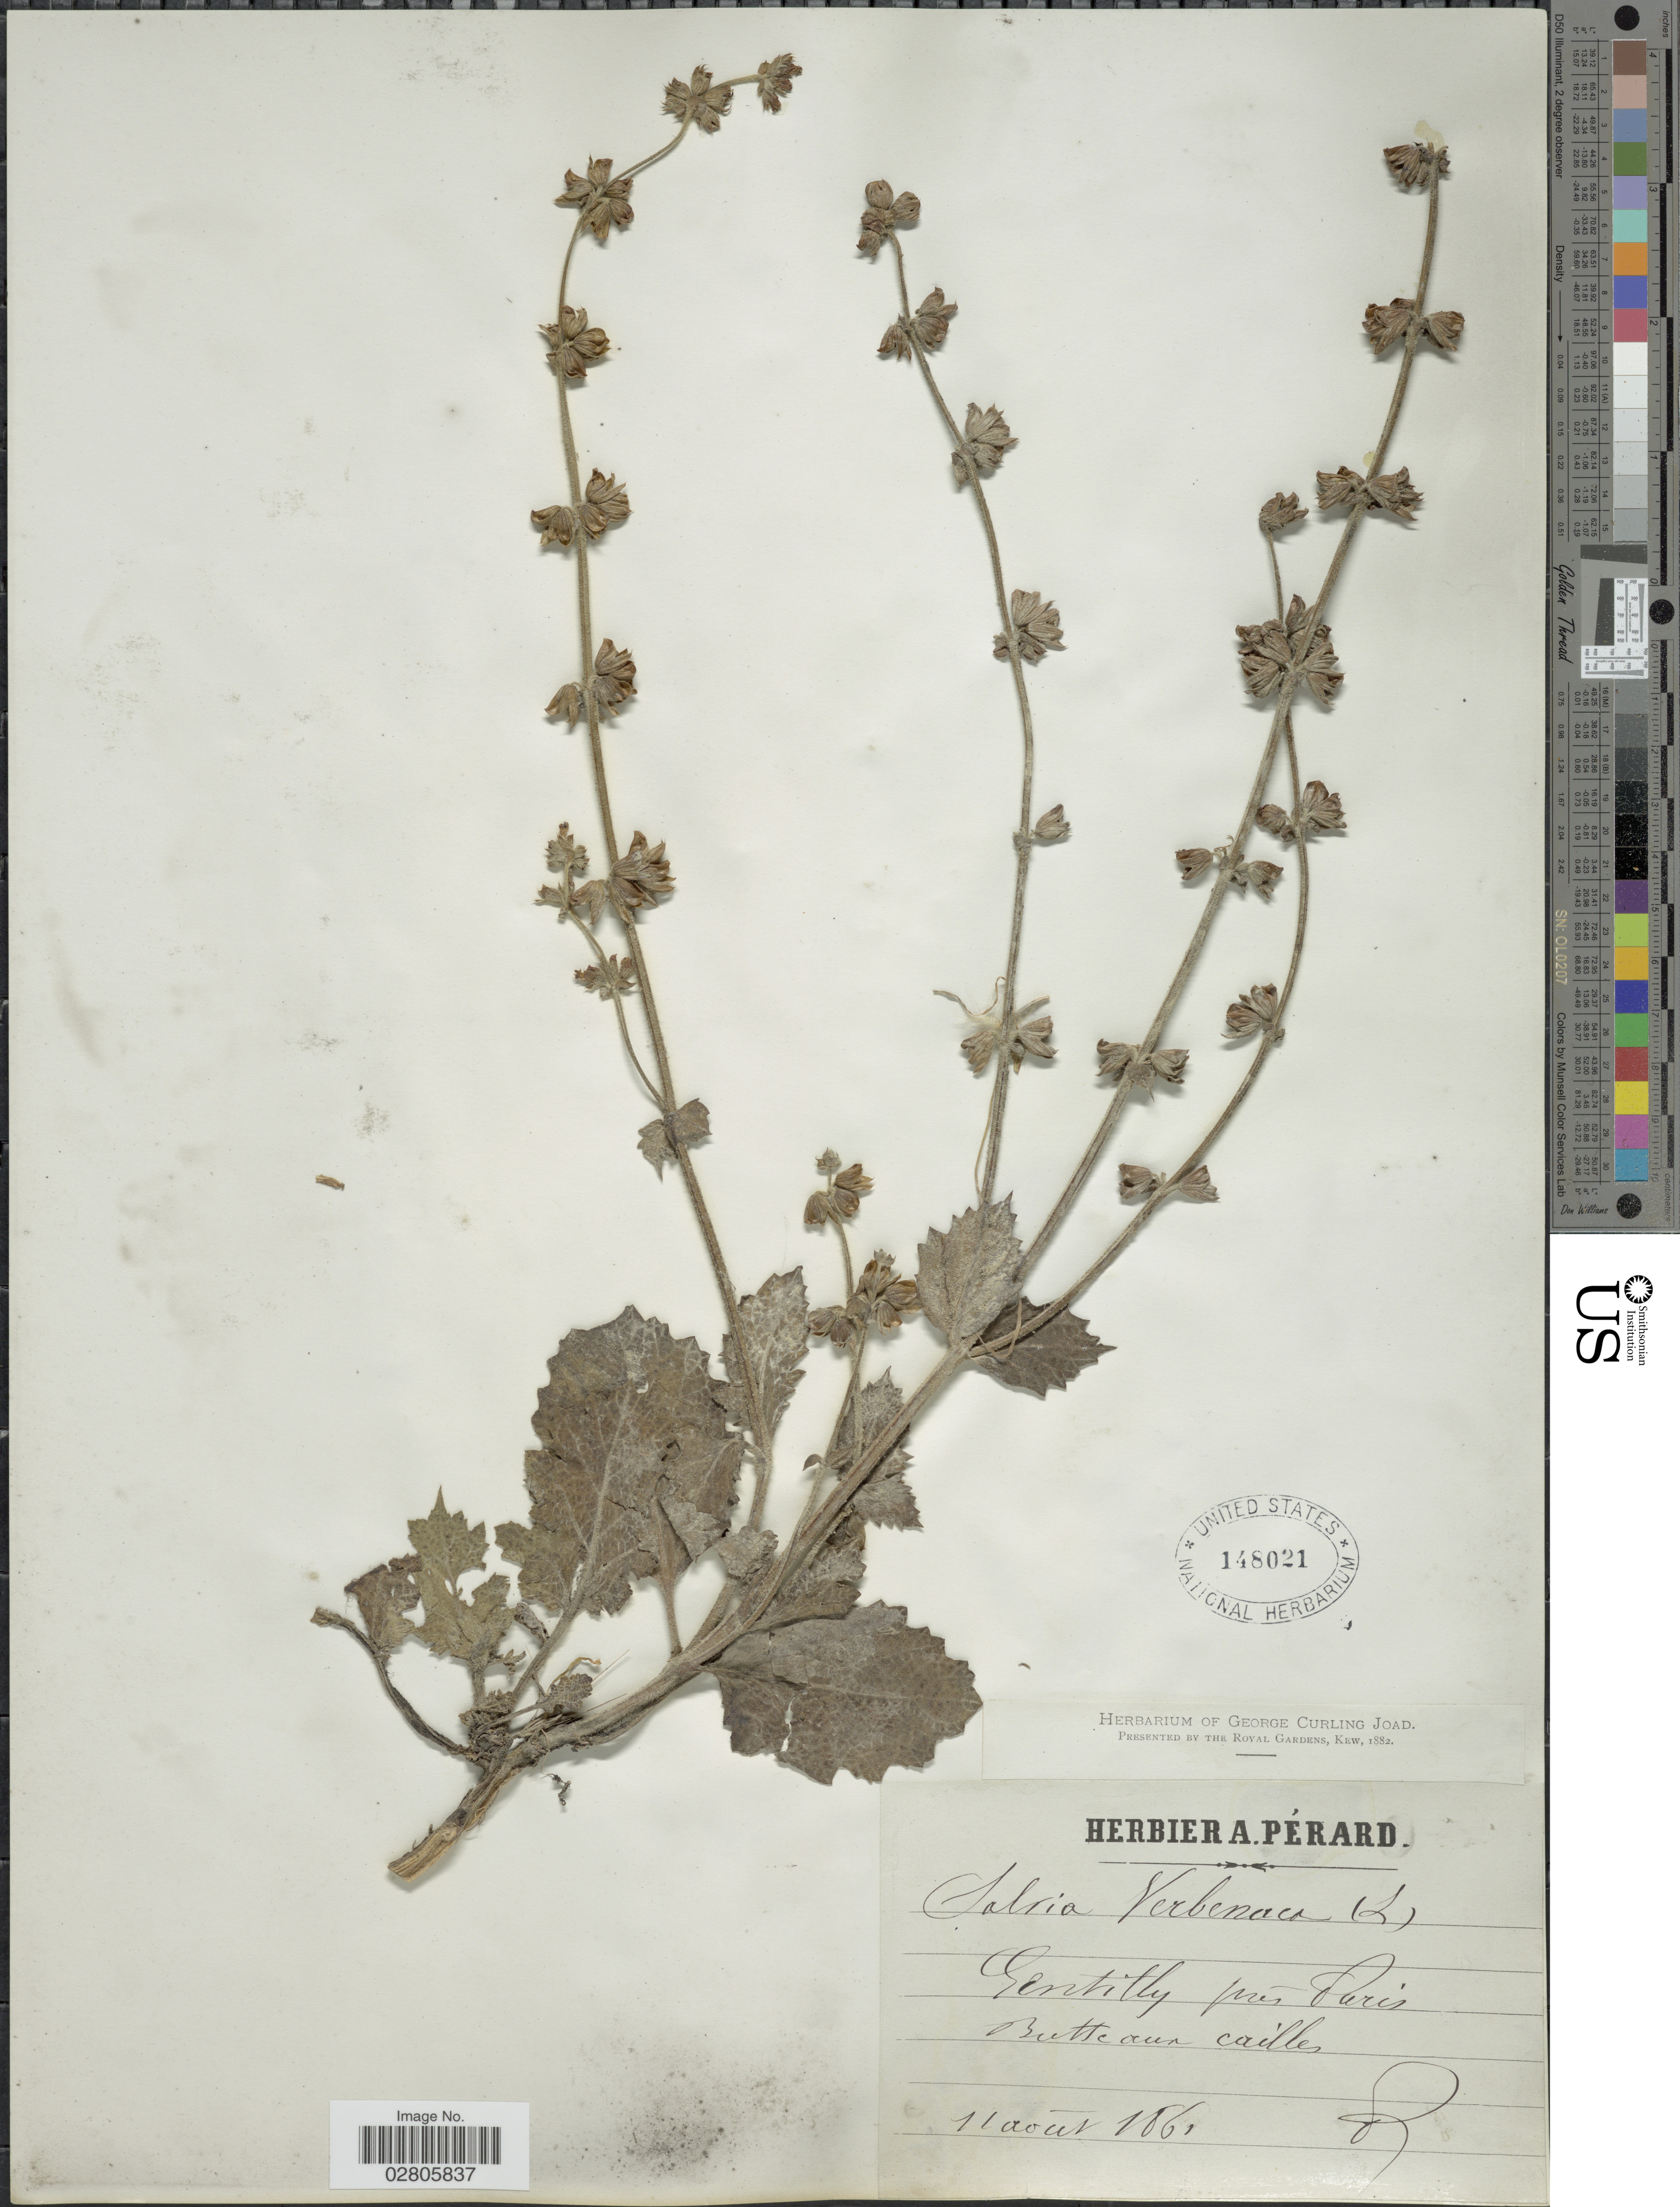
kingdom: Plantae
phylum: Tracheophyta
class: Magnoliopsida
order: Lamiales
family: Lamiaceae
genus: Salvia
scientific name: Salvia verbenacea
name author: L.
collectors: A. Perard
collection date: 1861-08-11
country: France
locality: Gentitly près durés Butte aux Cailles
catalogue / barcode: US 148021